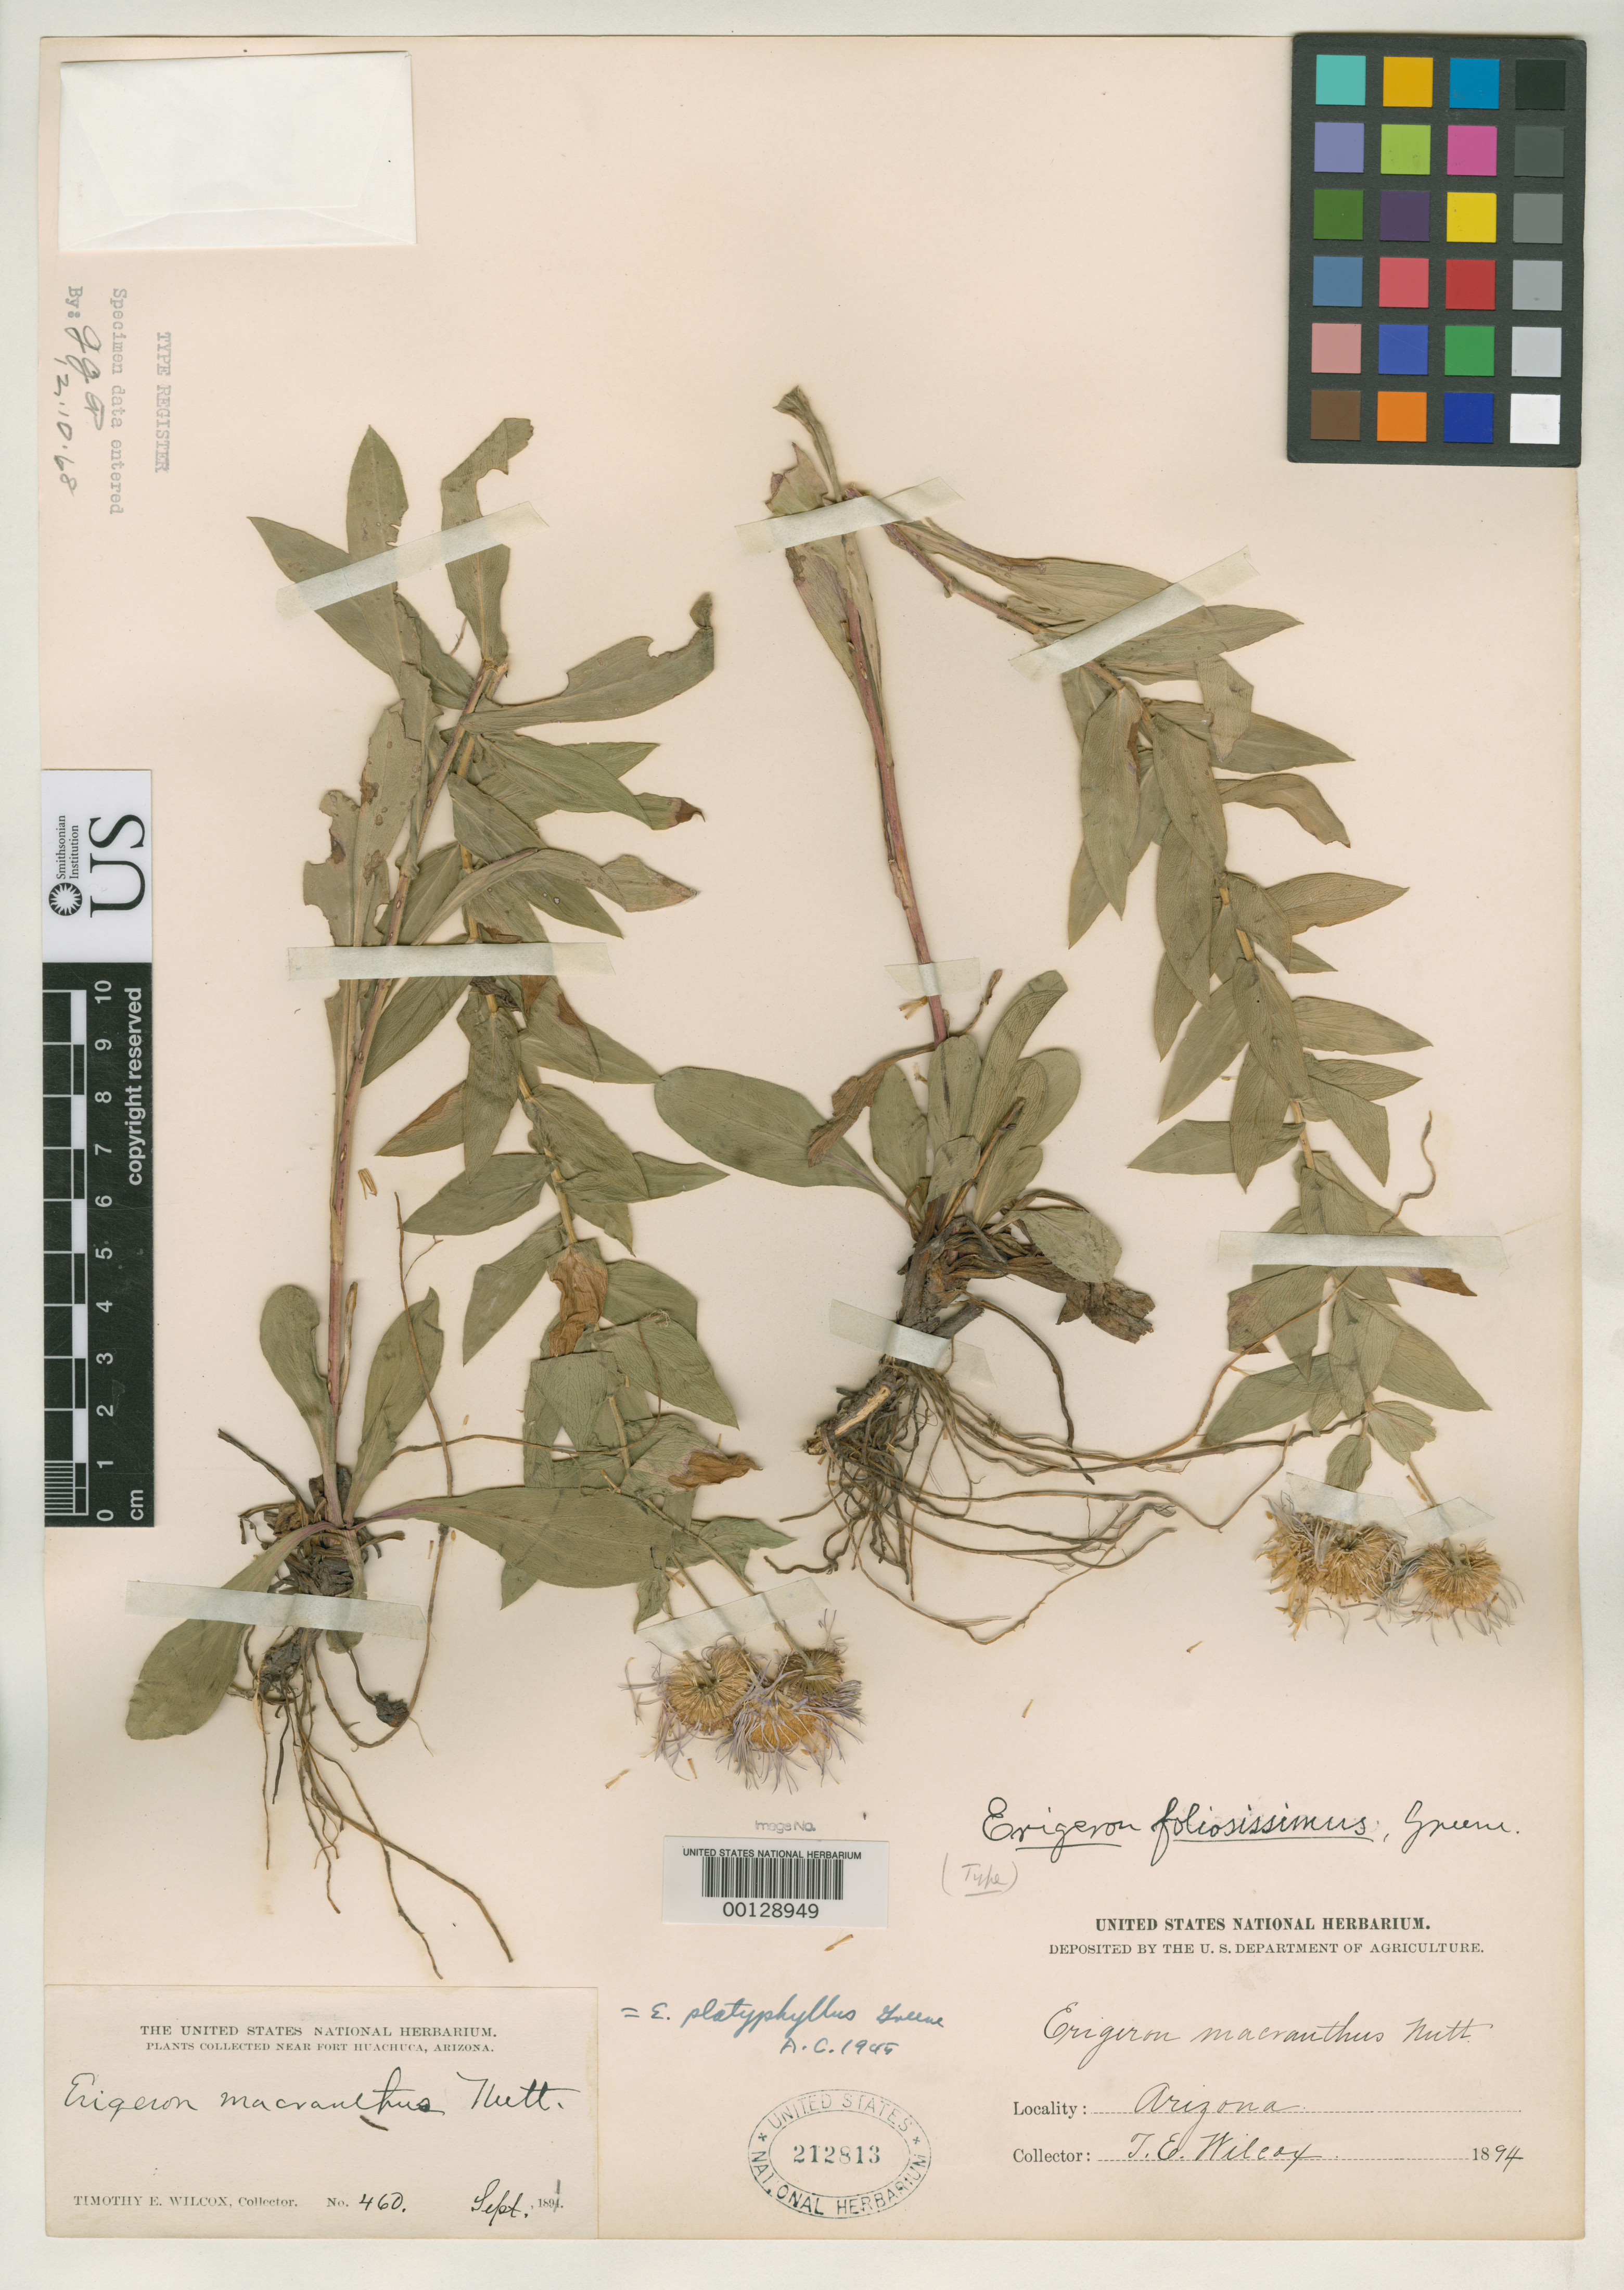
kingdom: Plantae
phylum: Tracheophyta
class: Magnoliopsida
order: Asterales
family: Asteraceae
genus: Erigeron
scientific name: Erigeron foliosissimus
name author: Greene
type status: Holotype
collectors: T. E. Wilcox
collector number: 460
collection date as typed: Sep 1891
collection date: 1891-09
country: United States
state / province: Arizona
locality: Fort Huachuca.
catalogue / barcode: US 212813